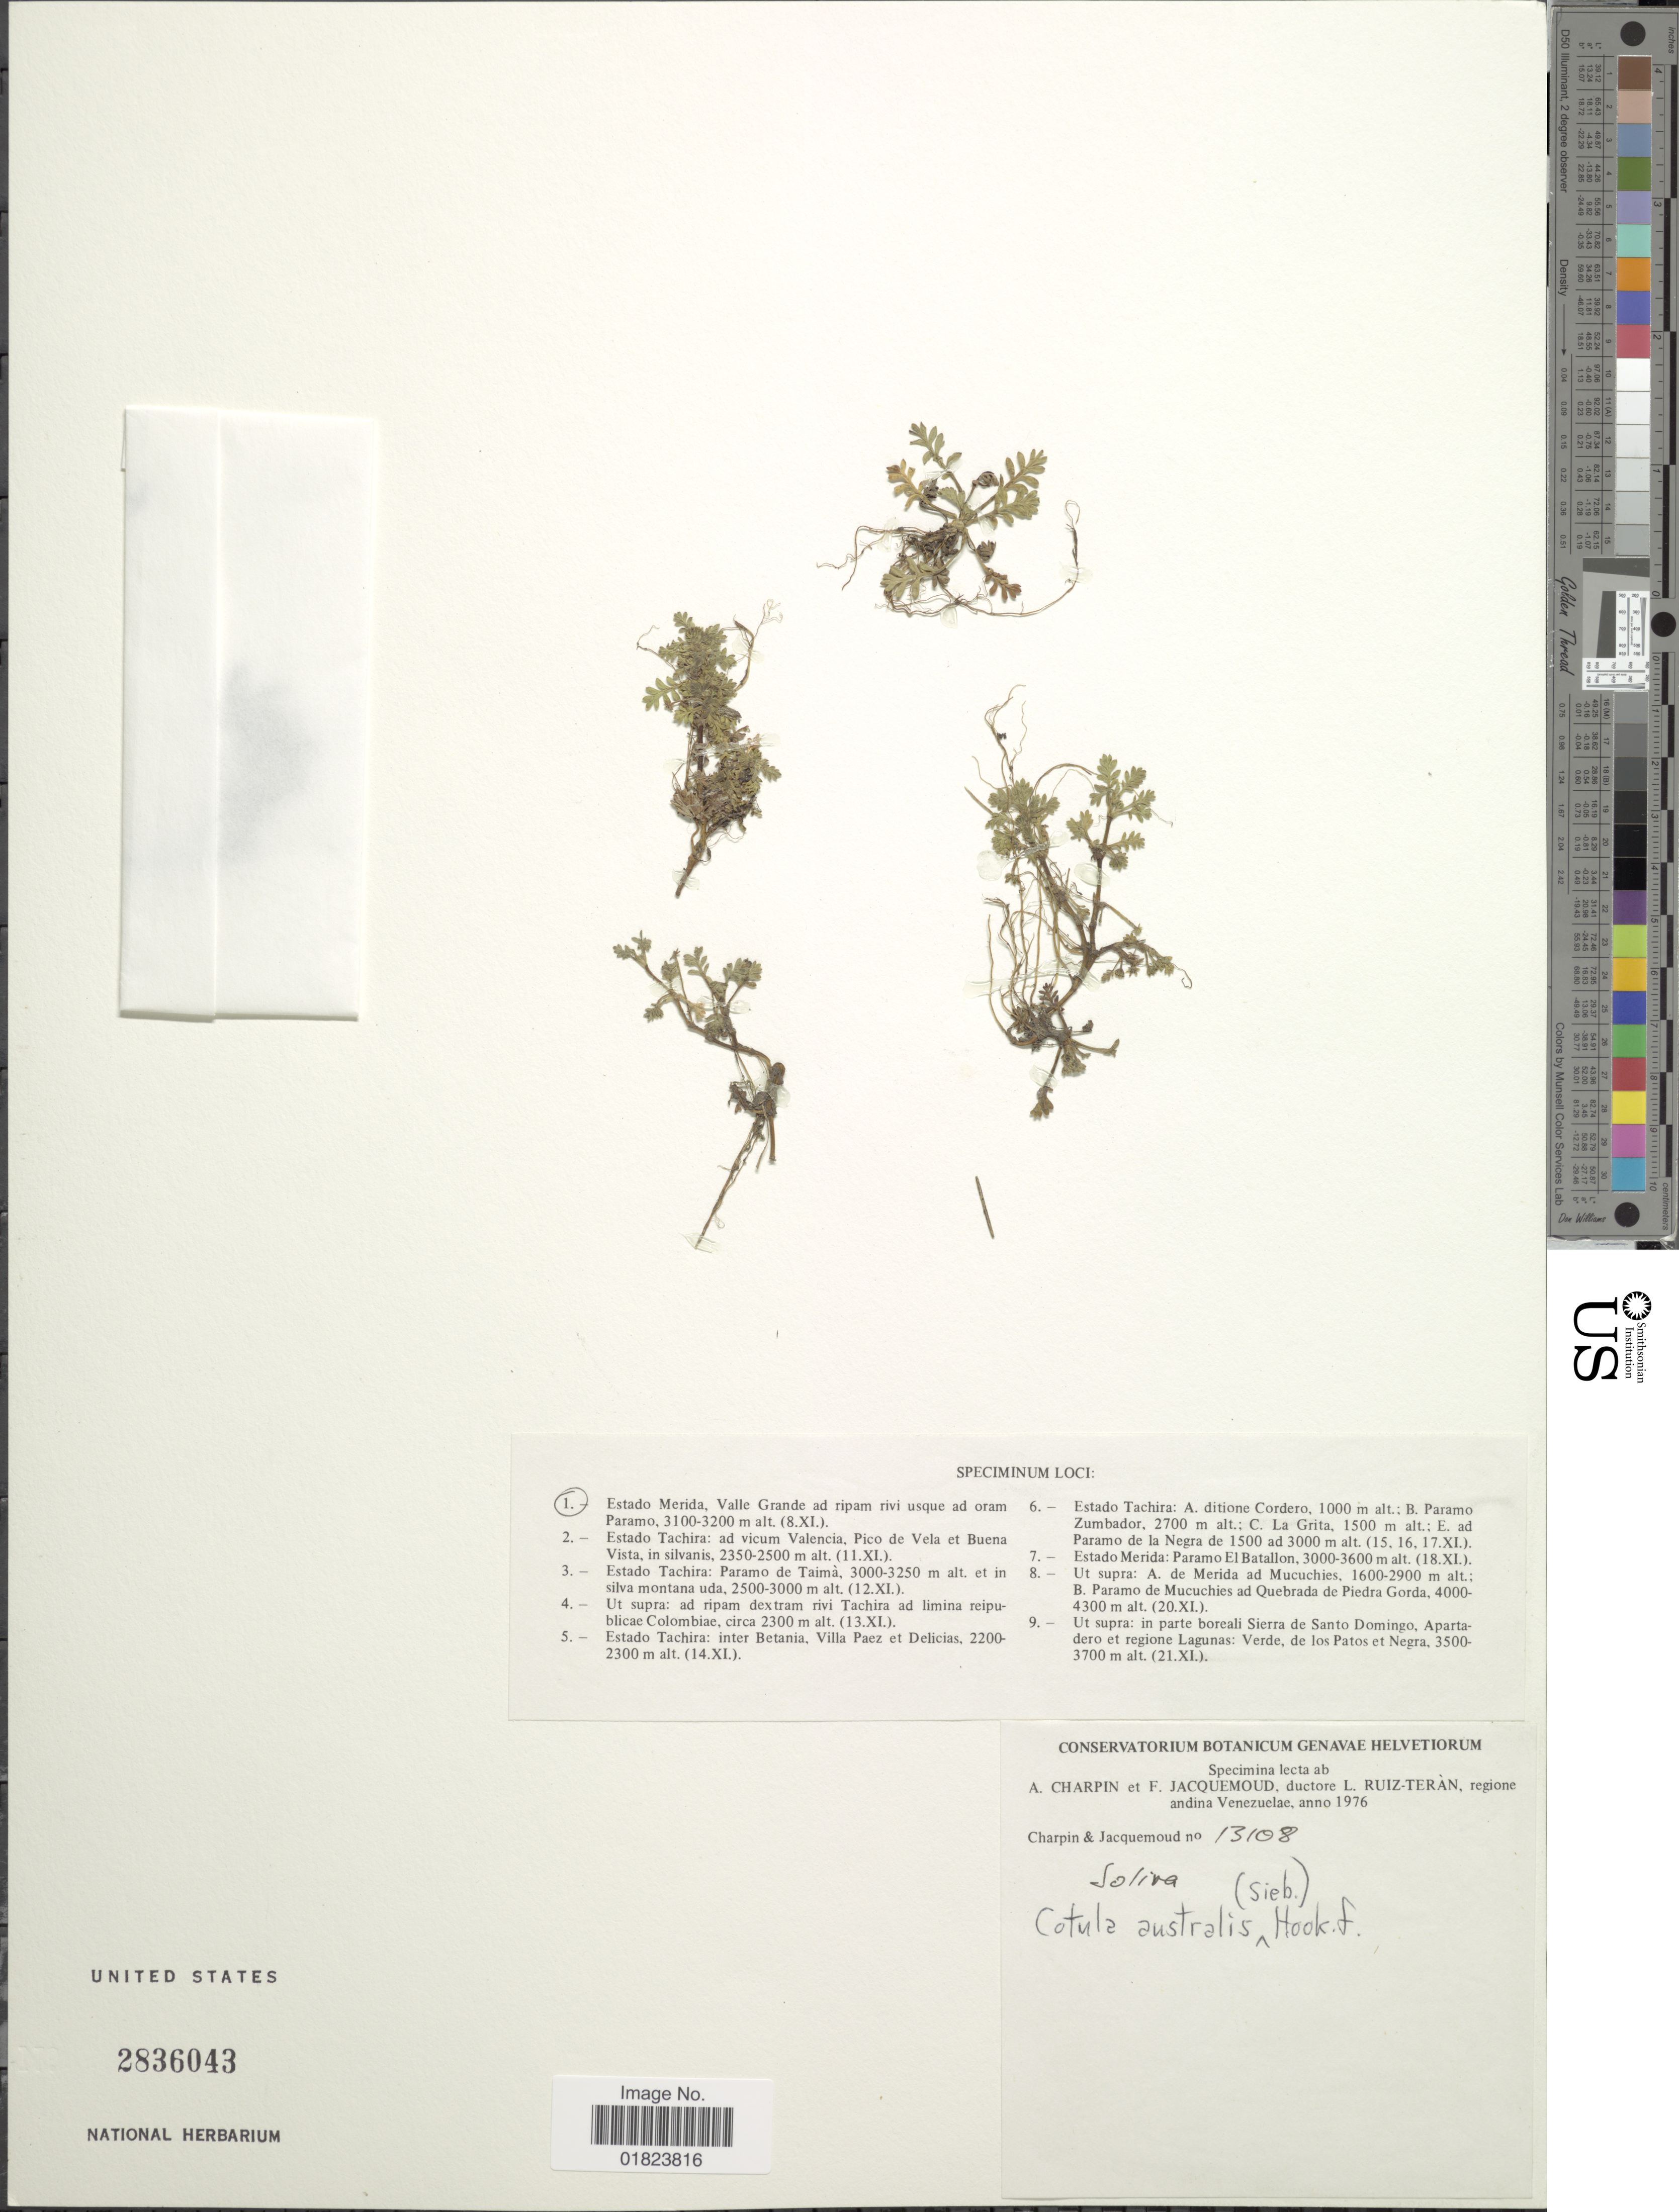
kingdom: Plantae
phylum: Tracheophyta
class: Magnoliopsida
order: Asterales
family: Asteraceae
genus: Cotula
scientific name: Cotula australis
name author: (Sieber ex Spreng.) Hook. f.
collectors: A. Charpin & F. Jacquemoud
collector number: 13108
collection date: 1976-11-08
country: Venezuela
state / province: Mérida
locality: Valle Grande ad ripam rivi usque ad oram Paramo.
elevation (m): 3100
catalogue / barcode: US 2836043